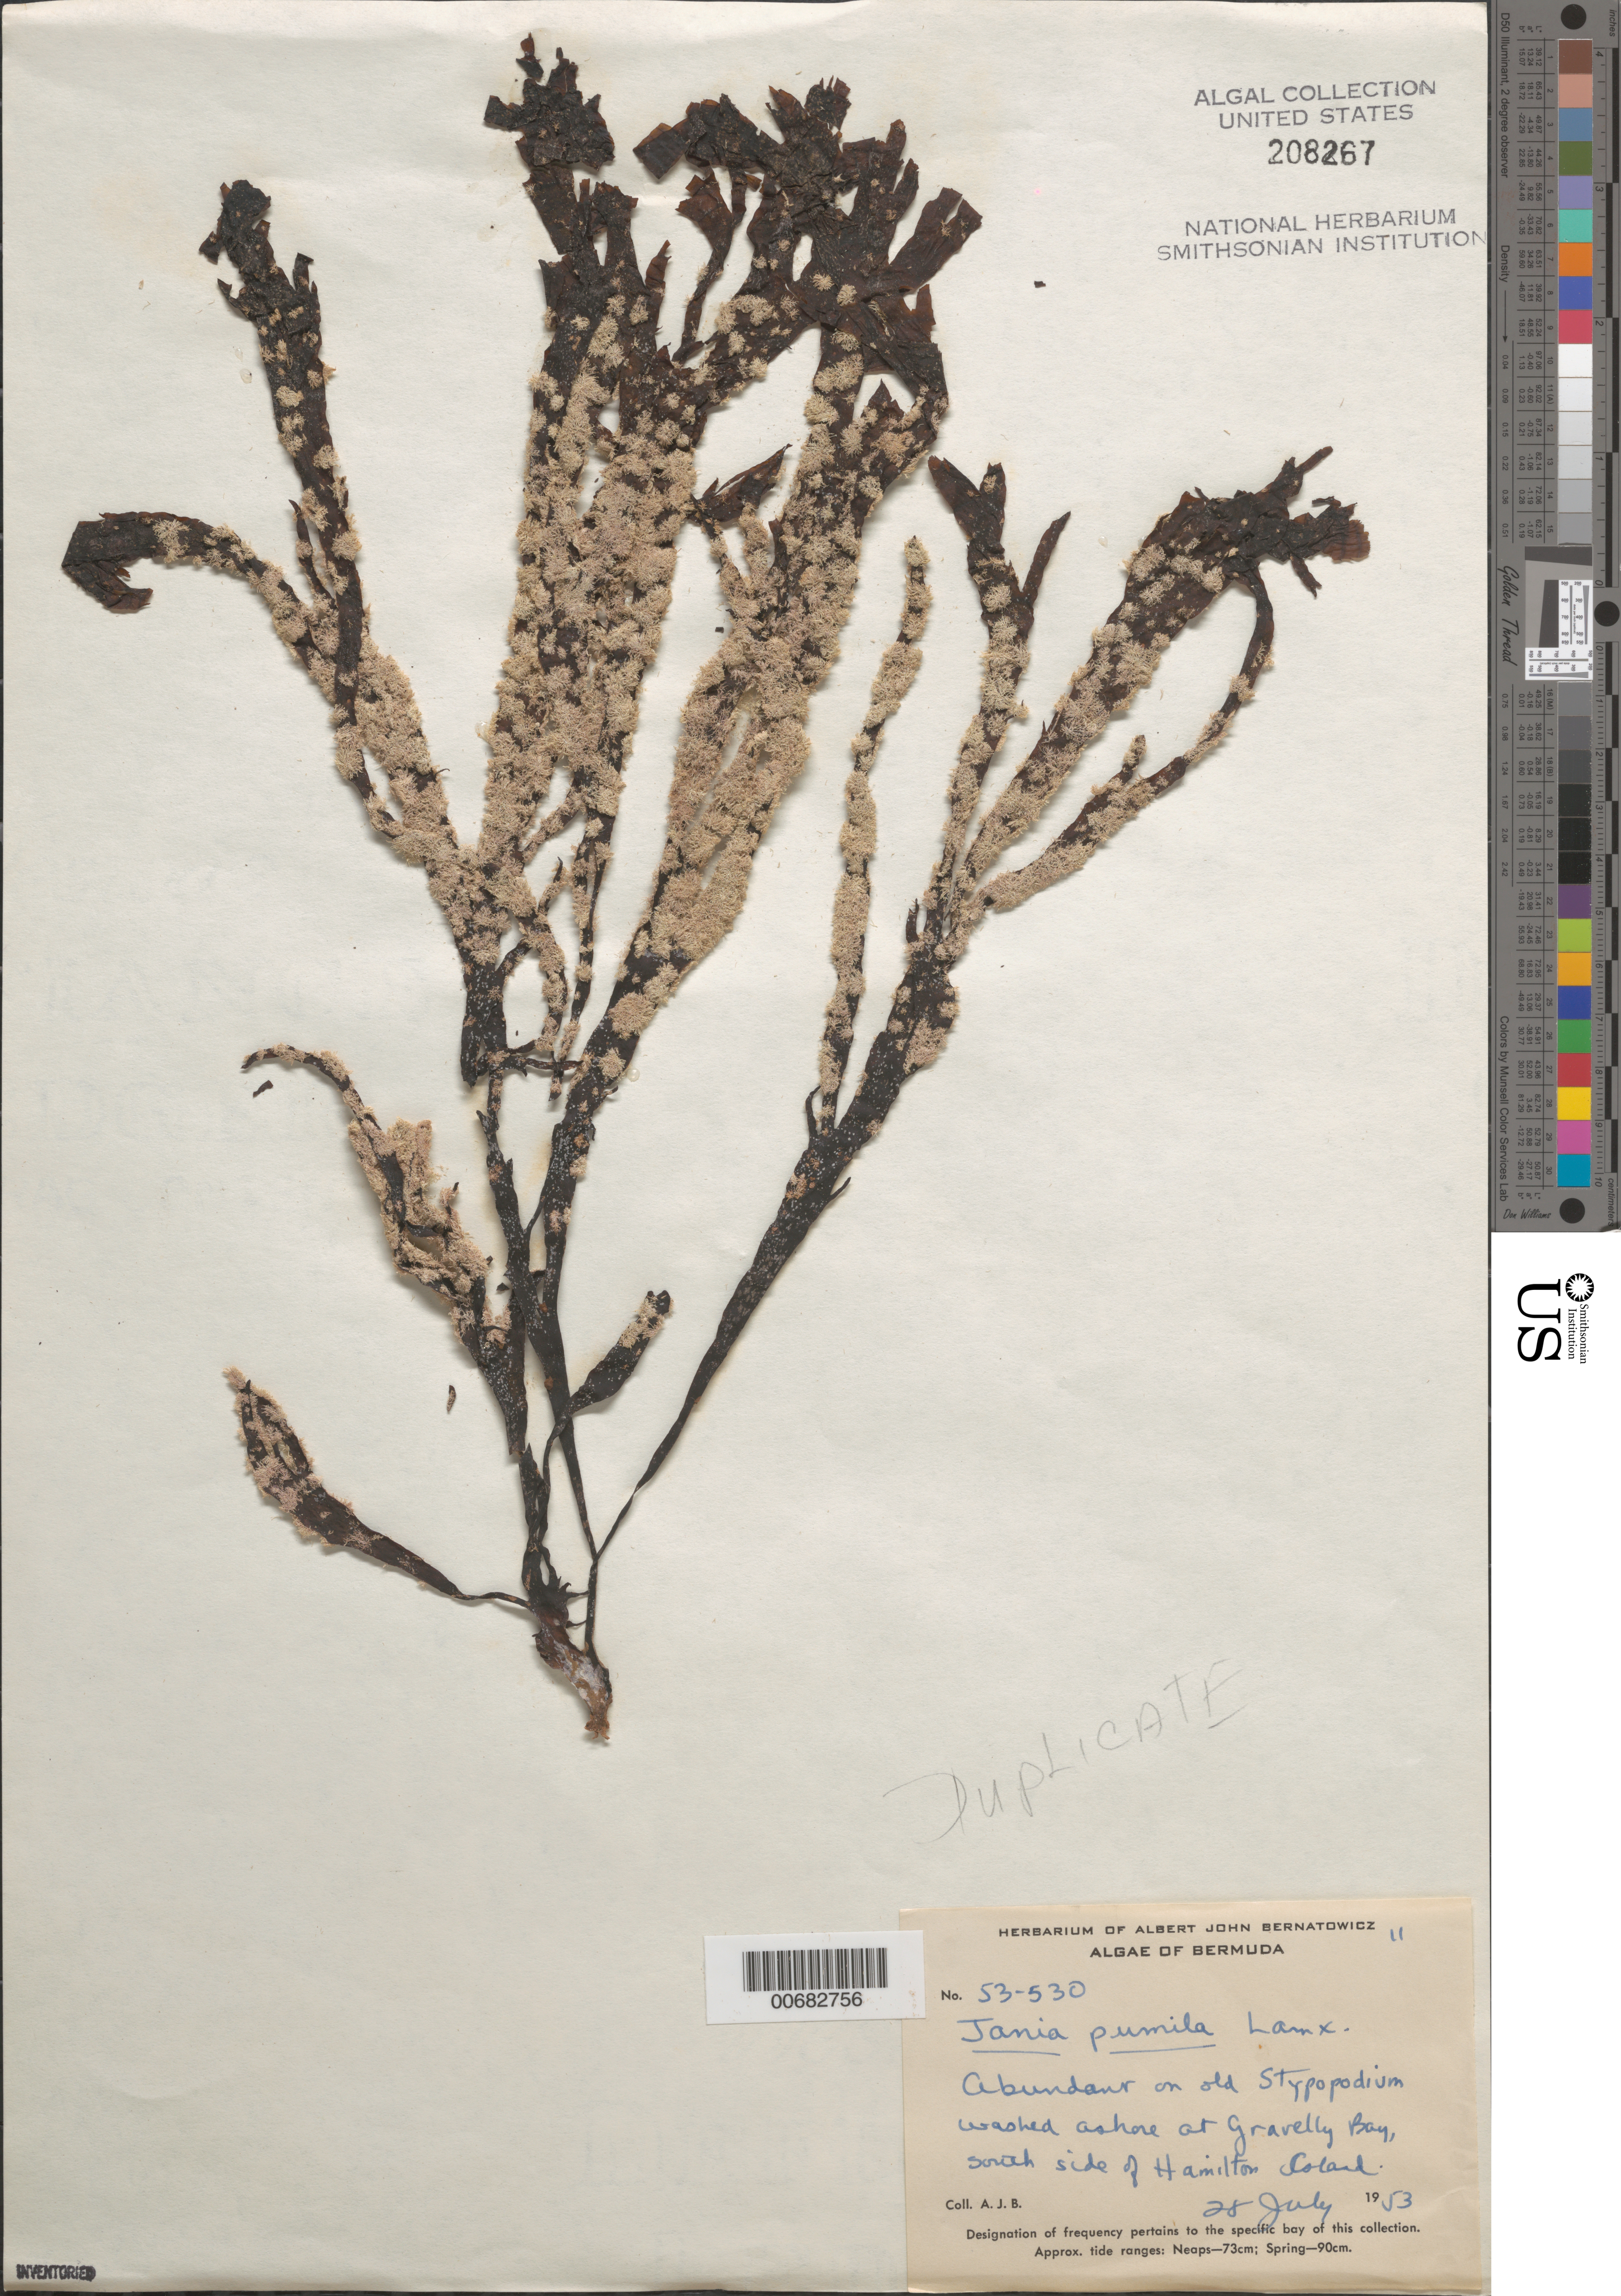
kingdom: Plantae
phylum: Rhodophyta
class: Florideophyceae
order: Corallinales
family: Corallinaceae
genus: Jania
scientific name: Jania pumila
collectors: A. Bernatowicz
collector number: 53-530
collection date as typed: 28 Jul 1953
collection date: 1953-07-28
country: Bermuda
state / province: Smithʼs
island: Bermuda Island (Hamilton Island)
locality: Gravelly Bay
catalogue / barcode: US 208267